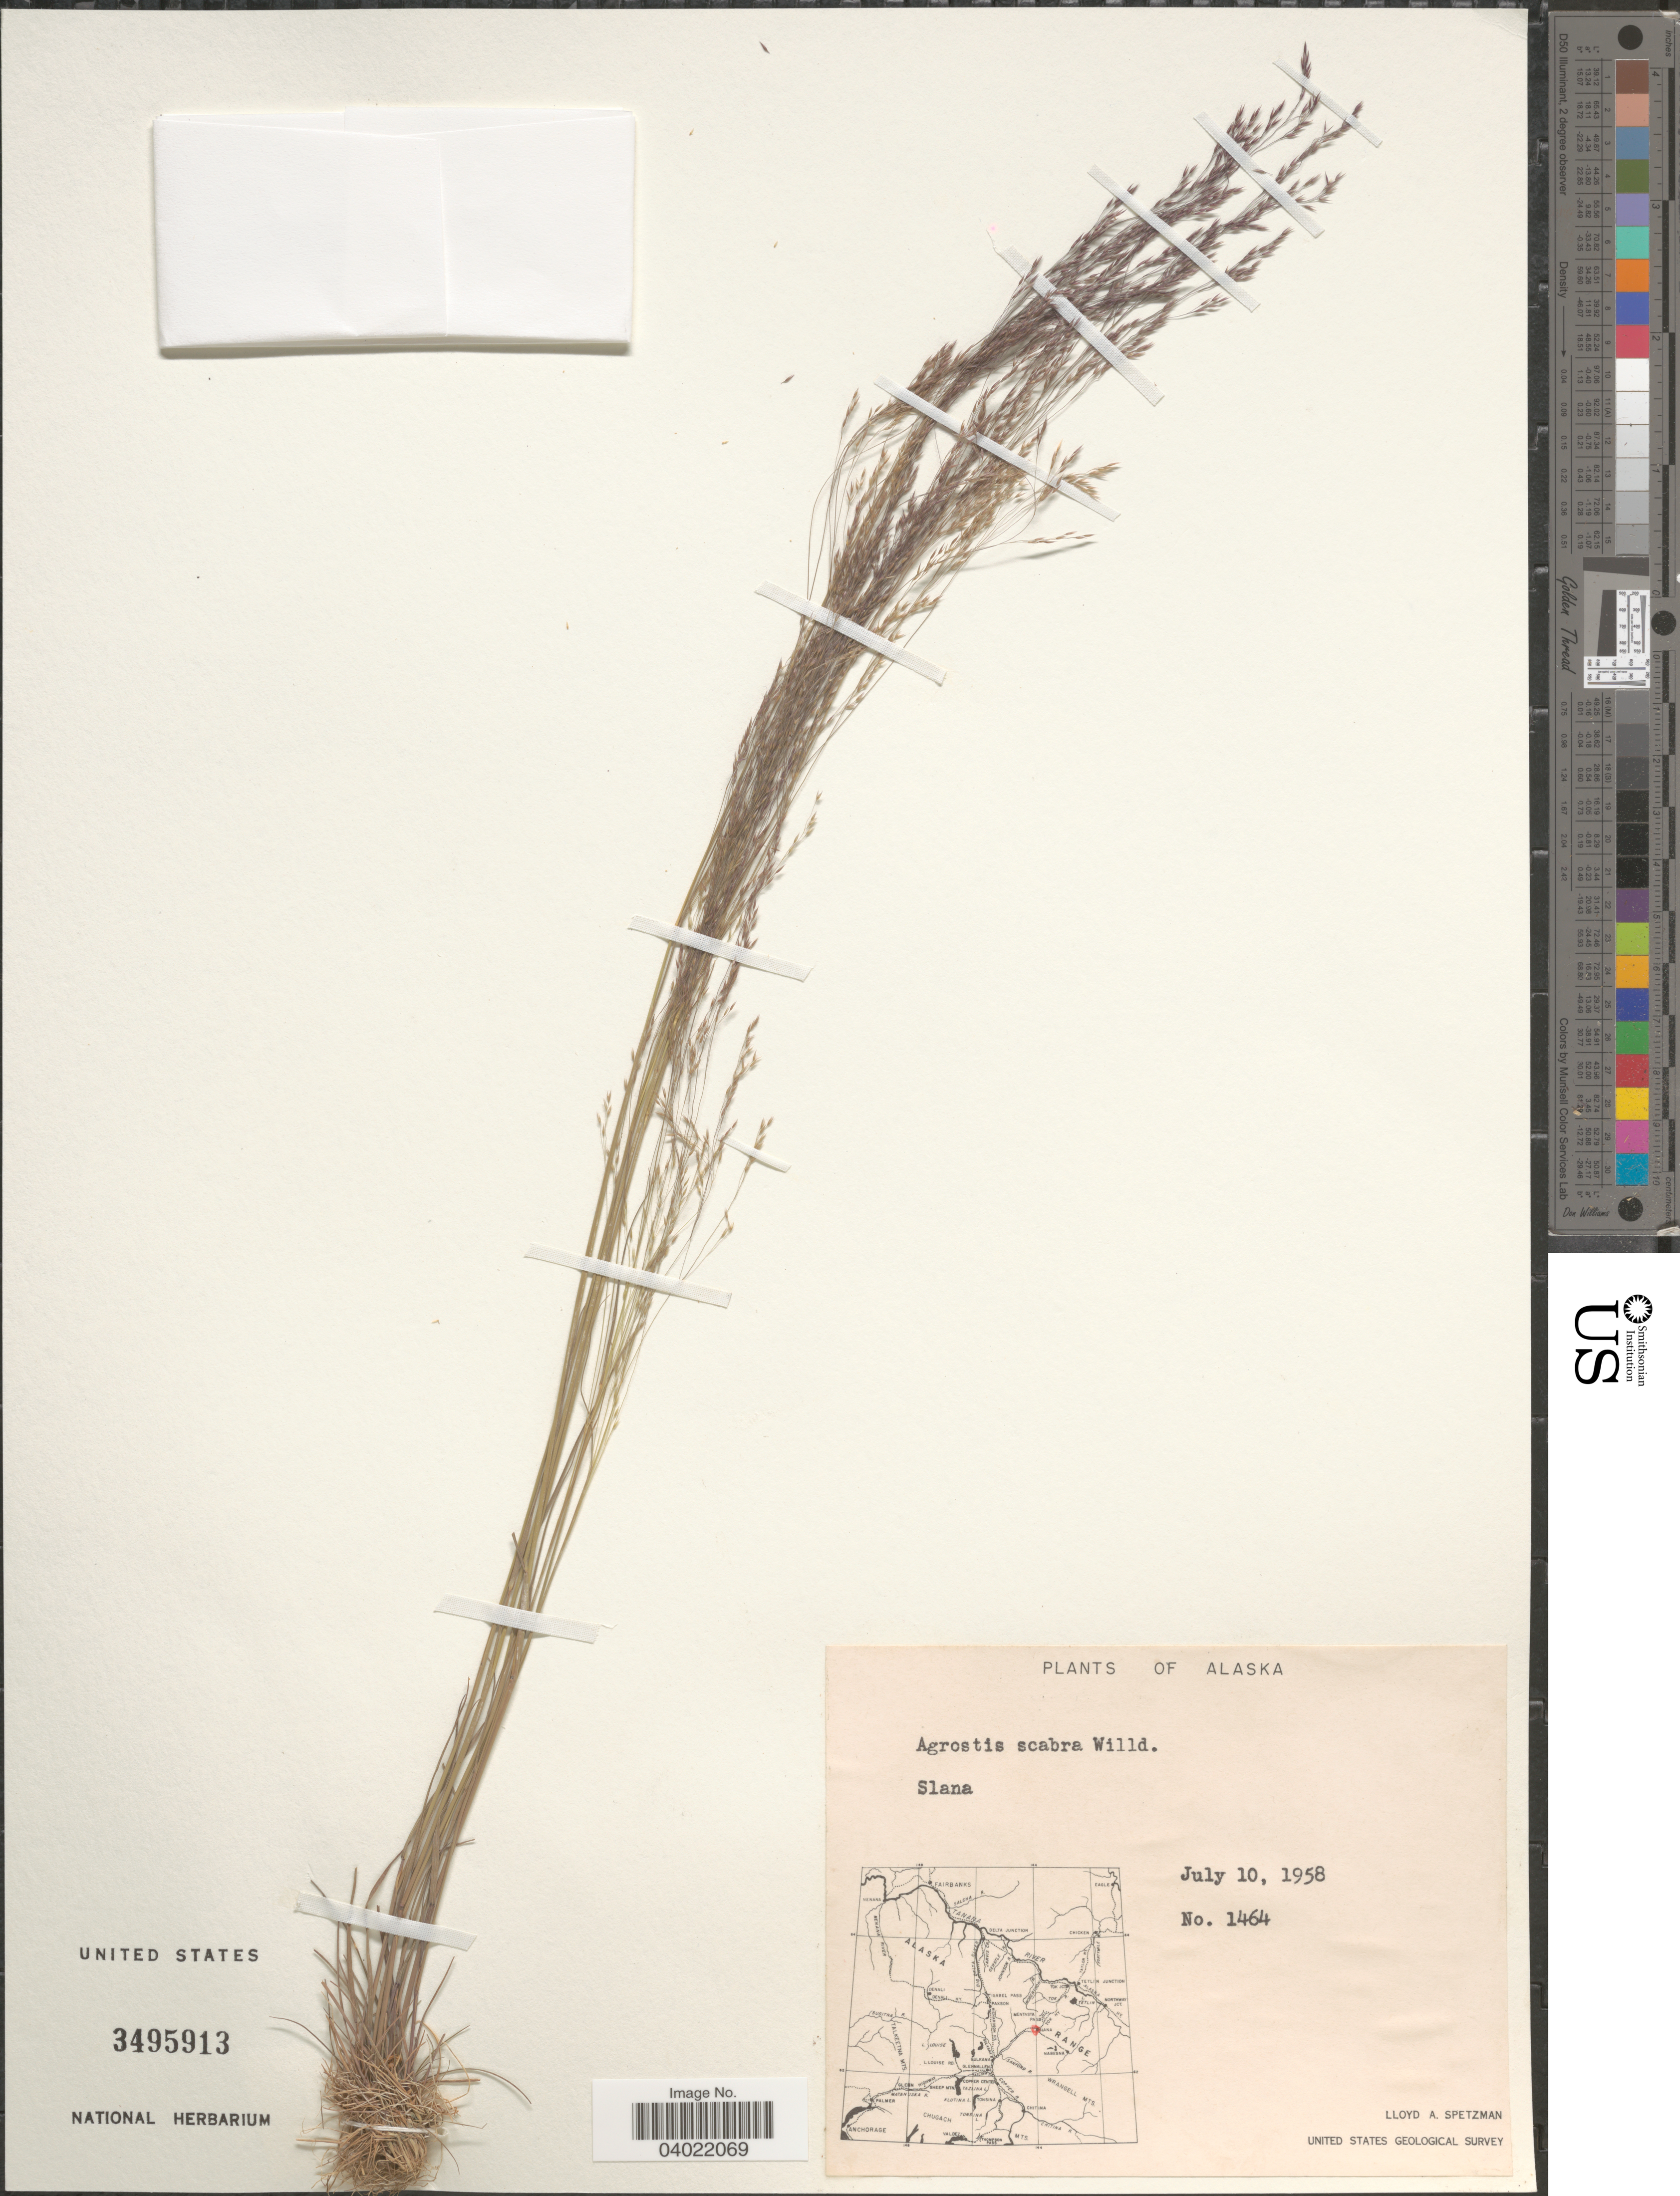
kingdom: Plantae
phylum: Tracheophyta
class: Liliopsida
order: Poales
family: Poaceae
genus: Agrostis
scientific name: Agrostis scabra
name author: Willd.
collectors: L. Spetzman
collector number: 1464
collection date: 1958-07-10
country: United States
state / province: Alaska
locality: Slana.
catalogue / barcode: US 3495913